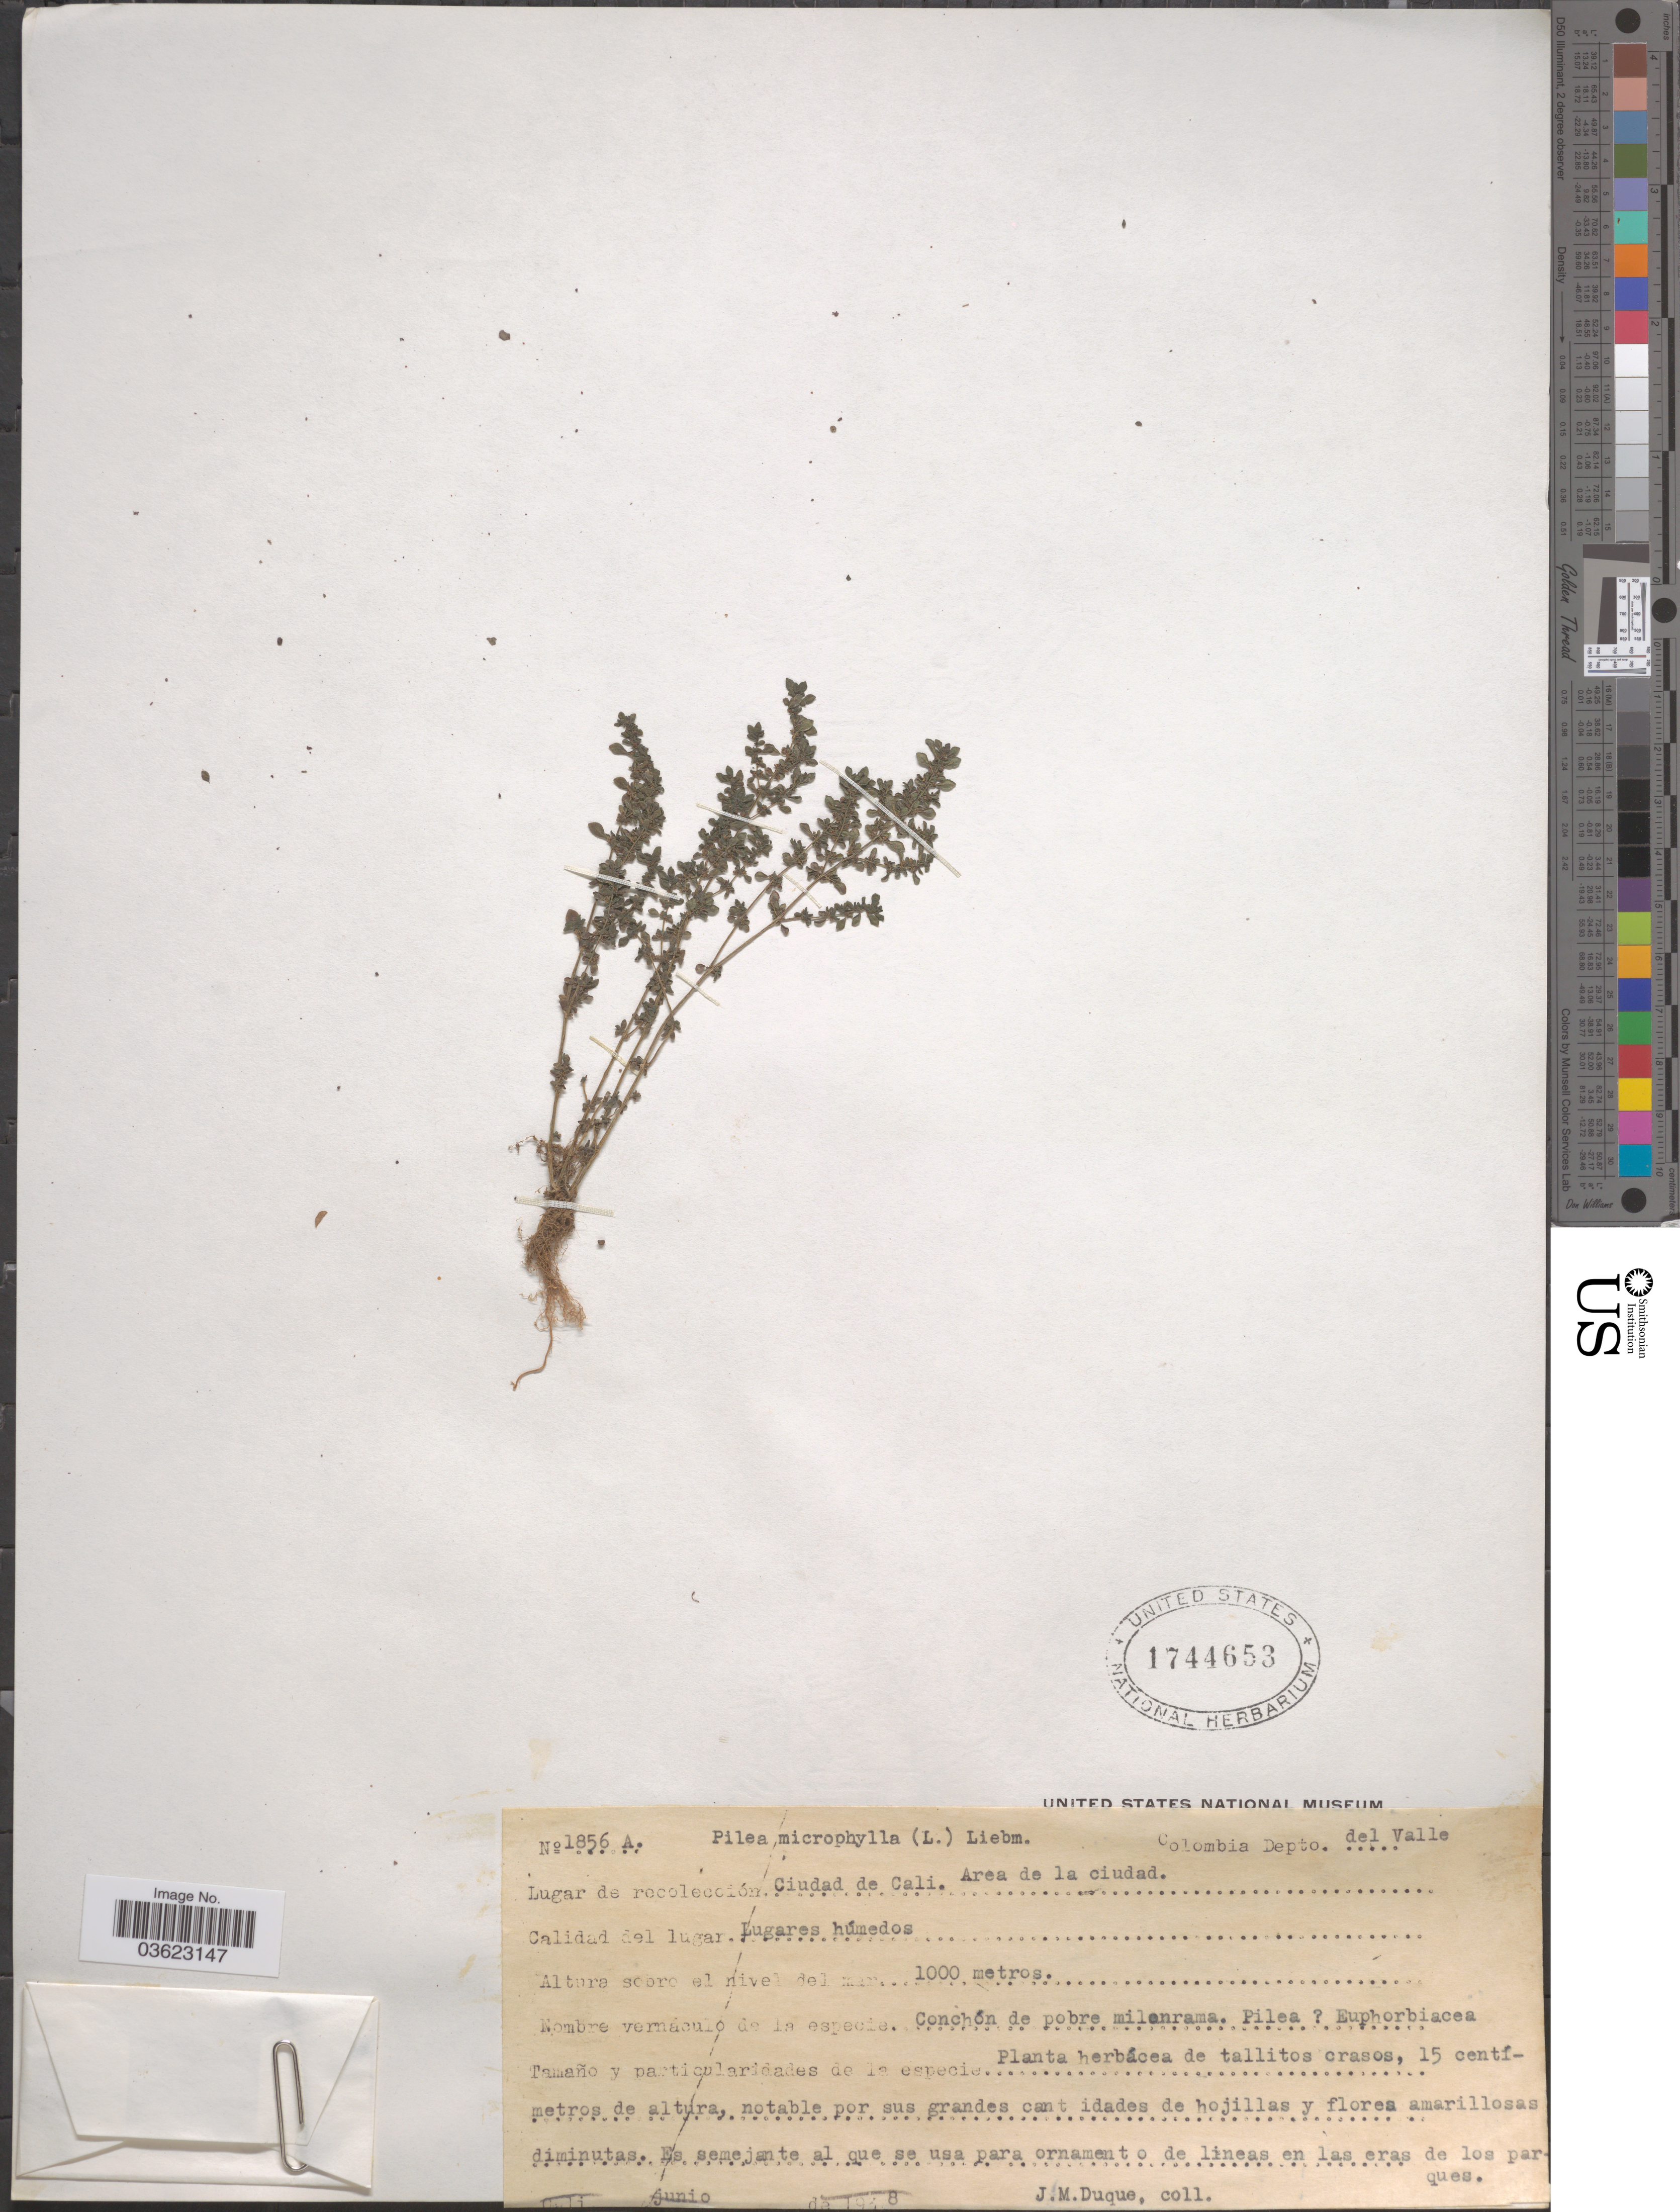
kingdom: Plantae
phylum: Tracheophyta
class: Magnoliopsida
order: Rosales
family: Urticaceae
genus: Pilea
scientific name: Pilea microphylla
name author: (L.) Liebm.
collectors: J. Duque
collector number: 1856A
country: Colombia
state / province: Valle del Cauca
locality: Depto. del Valle. Ciudad de Cali. Area de la ciudad.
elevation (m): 1000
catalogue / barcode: US 1744653